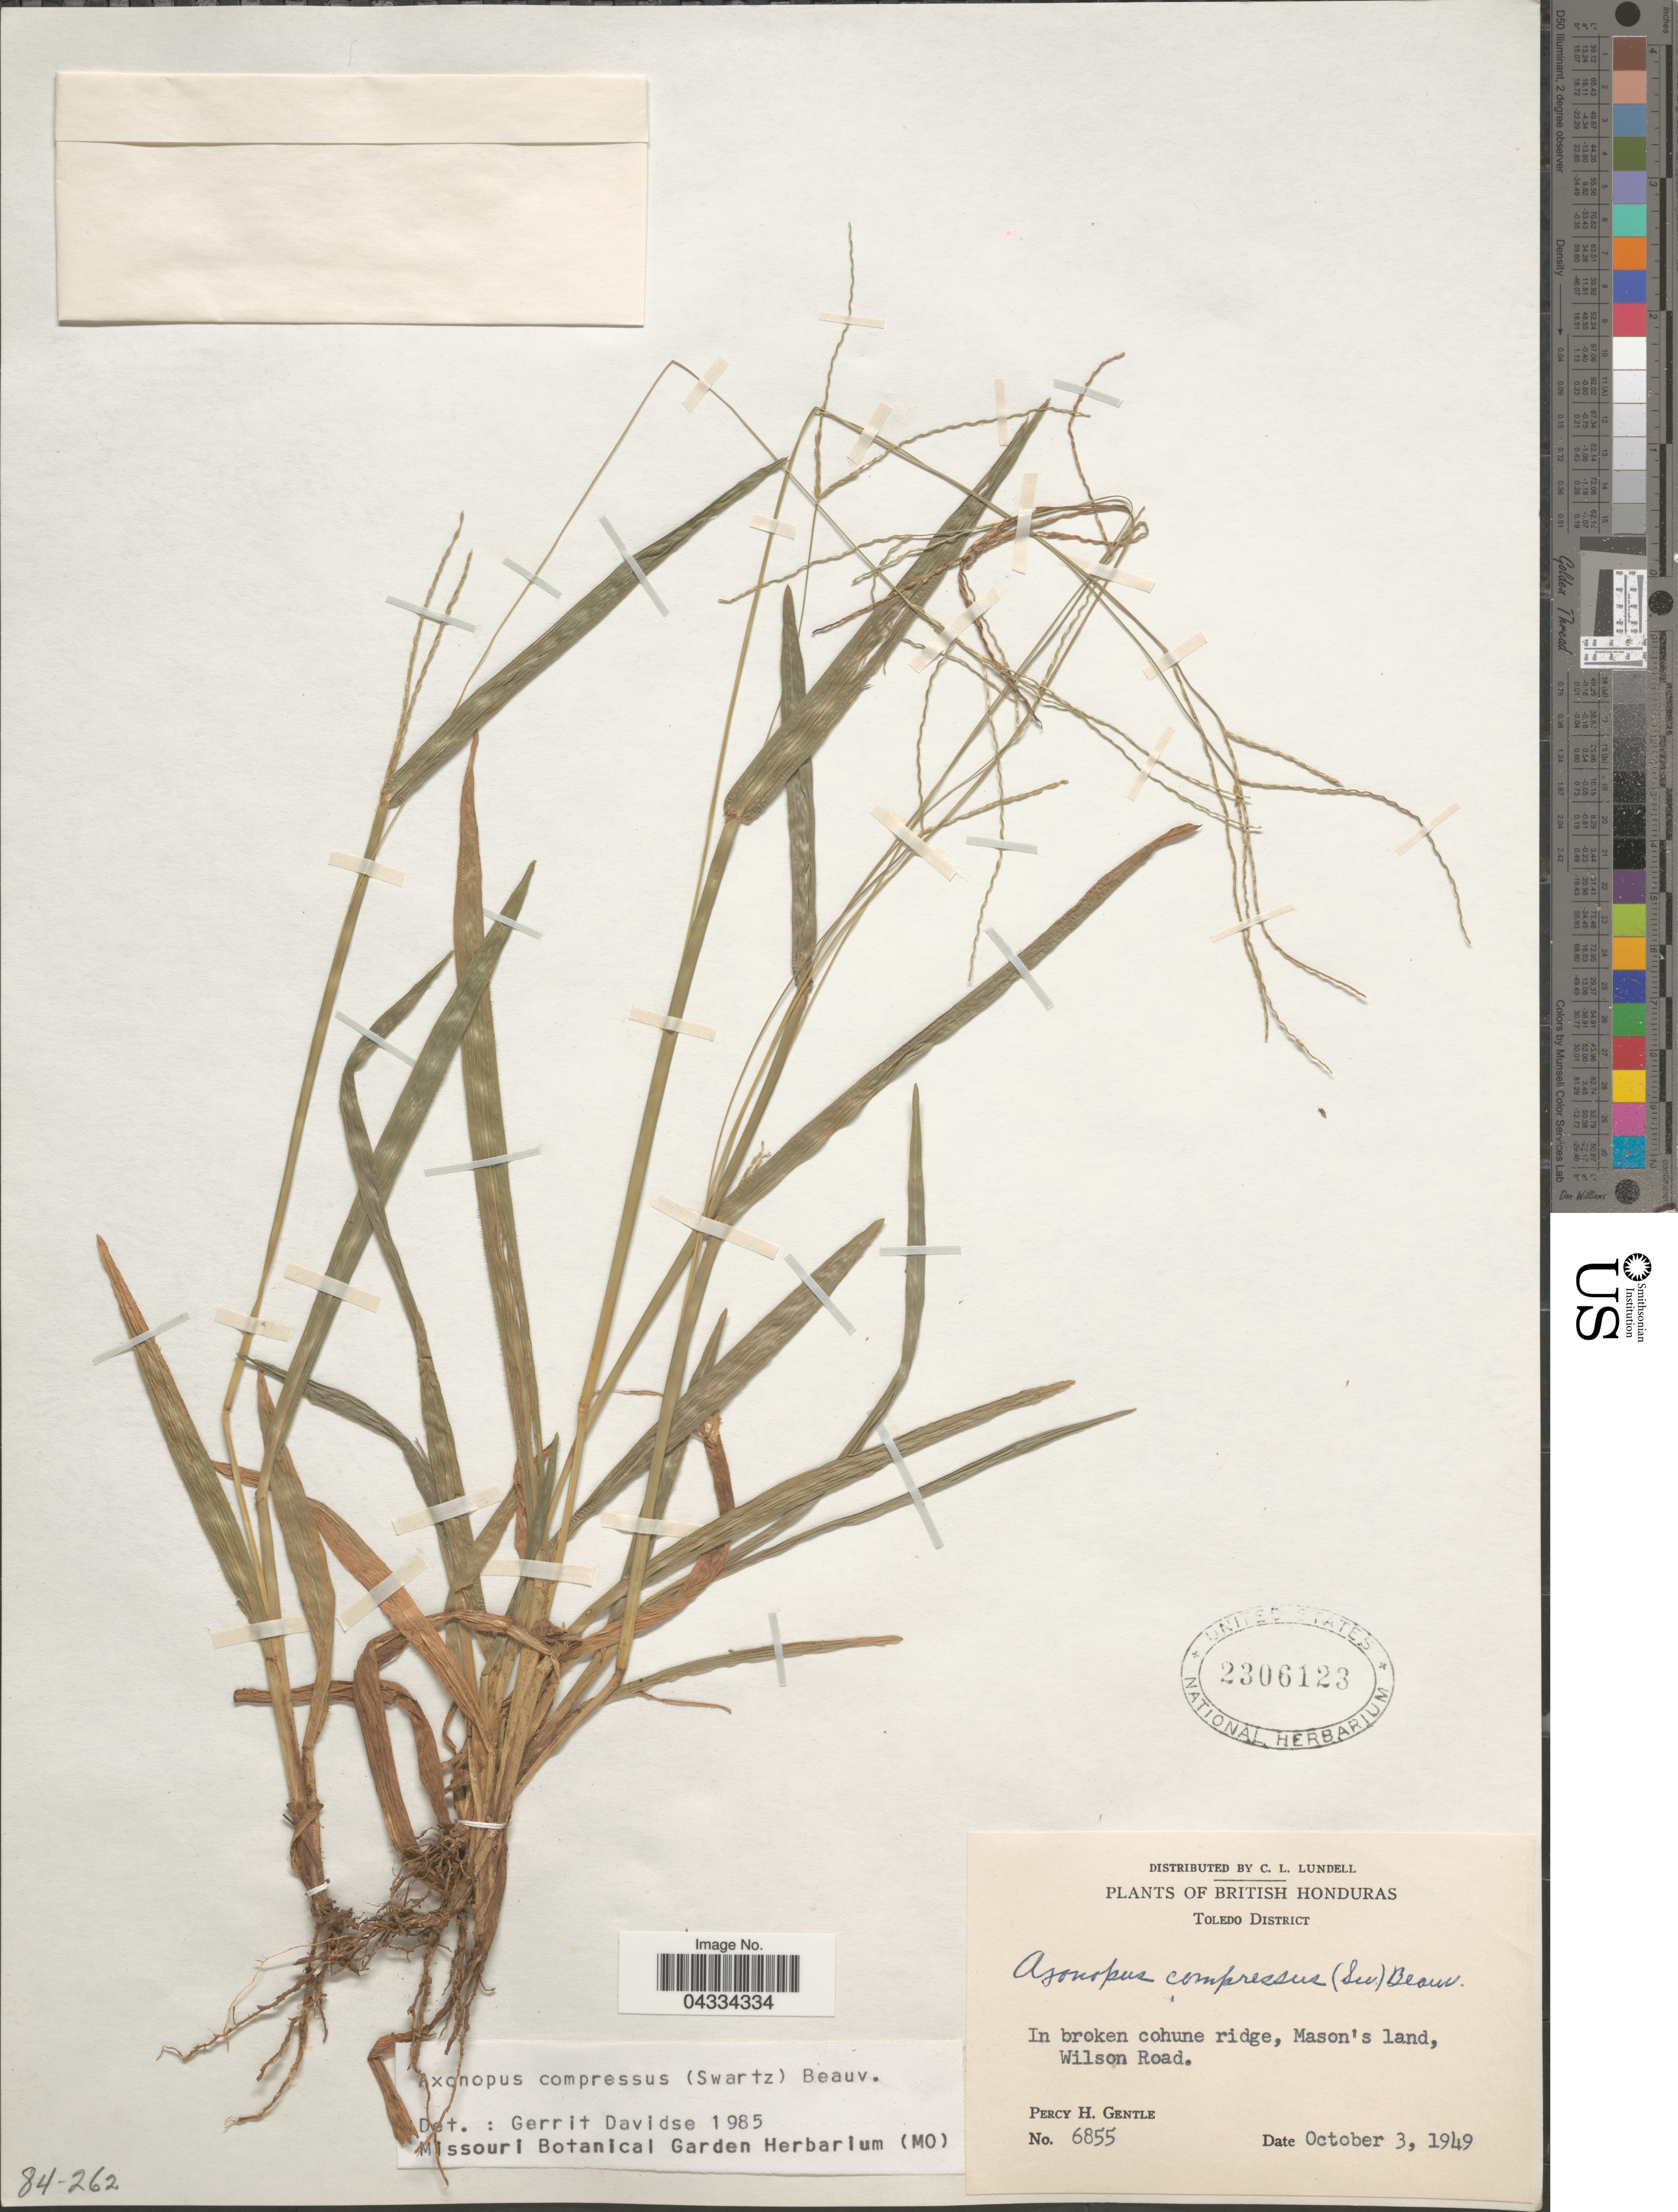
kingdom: Plantae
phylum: Tracheophyta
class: Liliopsida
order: Poales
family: Poaceae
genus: Axonopus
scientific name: Axonopus compressus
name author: (Sw.) P. Beauv.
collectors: P. H. Gentle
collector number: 6855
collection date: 1949-10-03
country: Belize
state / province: Toledo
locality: British Honduras. Toledo District. In broken cohune ridge, Mason's land, Wilson Road.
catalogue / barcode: US 2306123